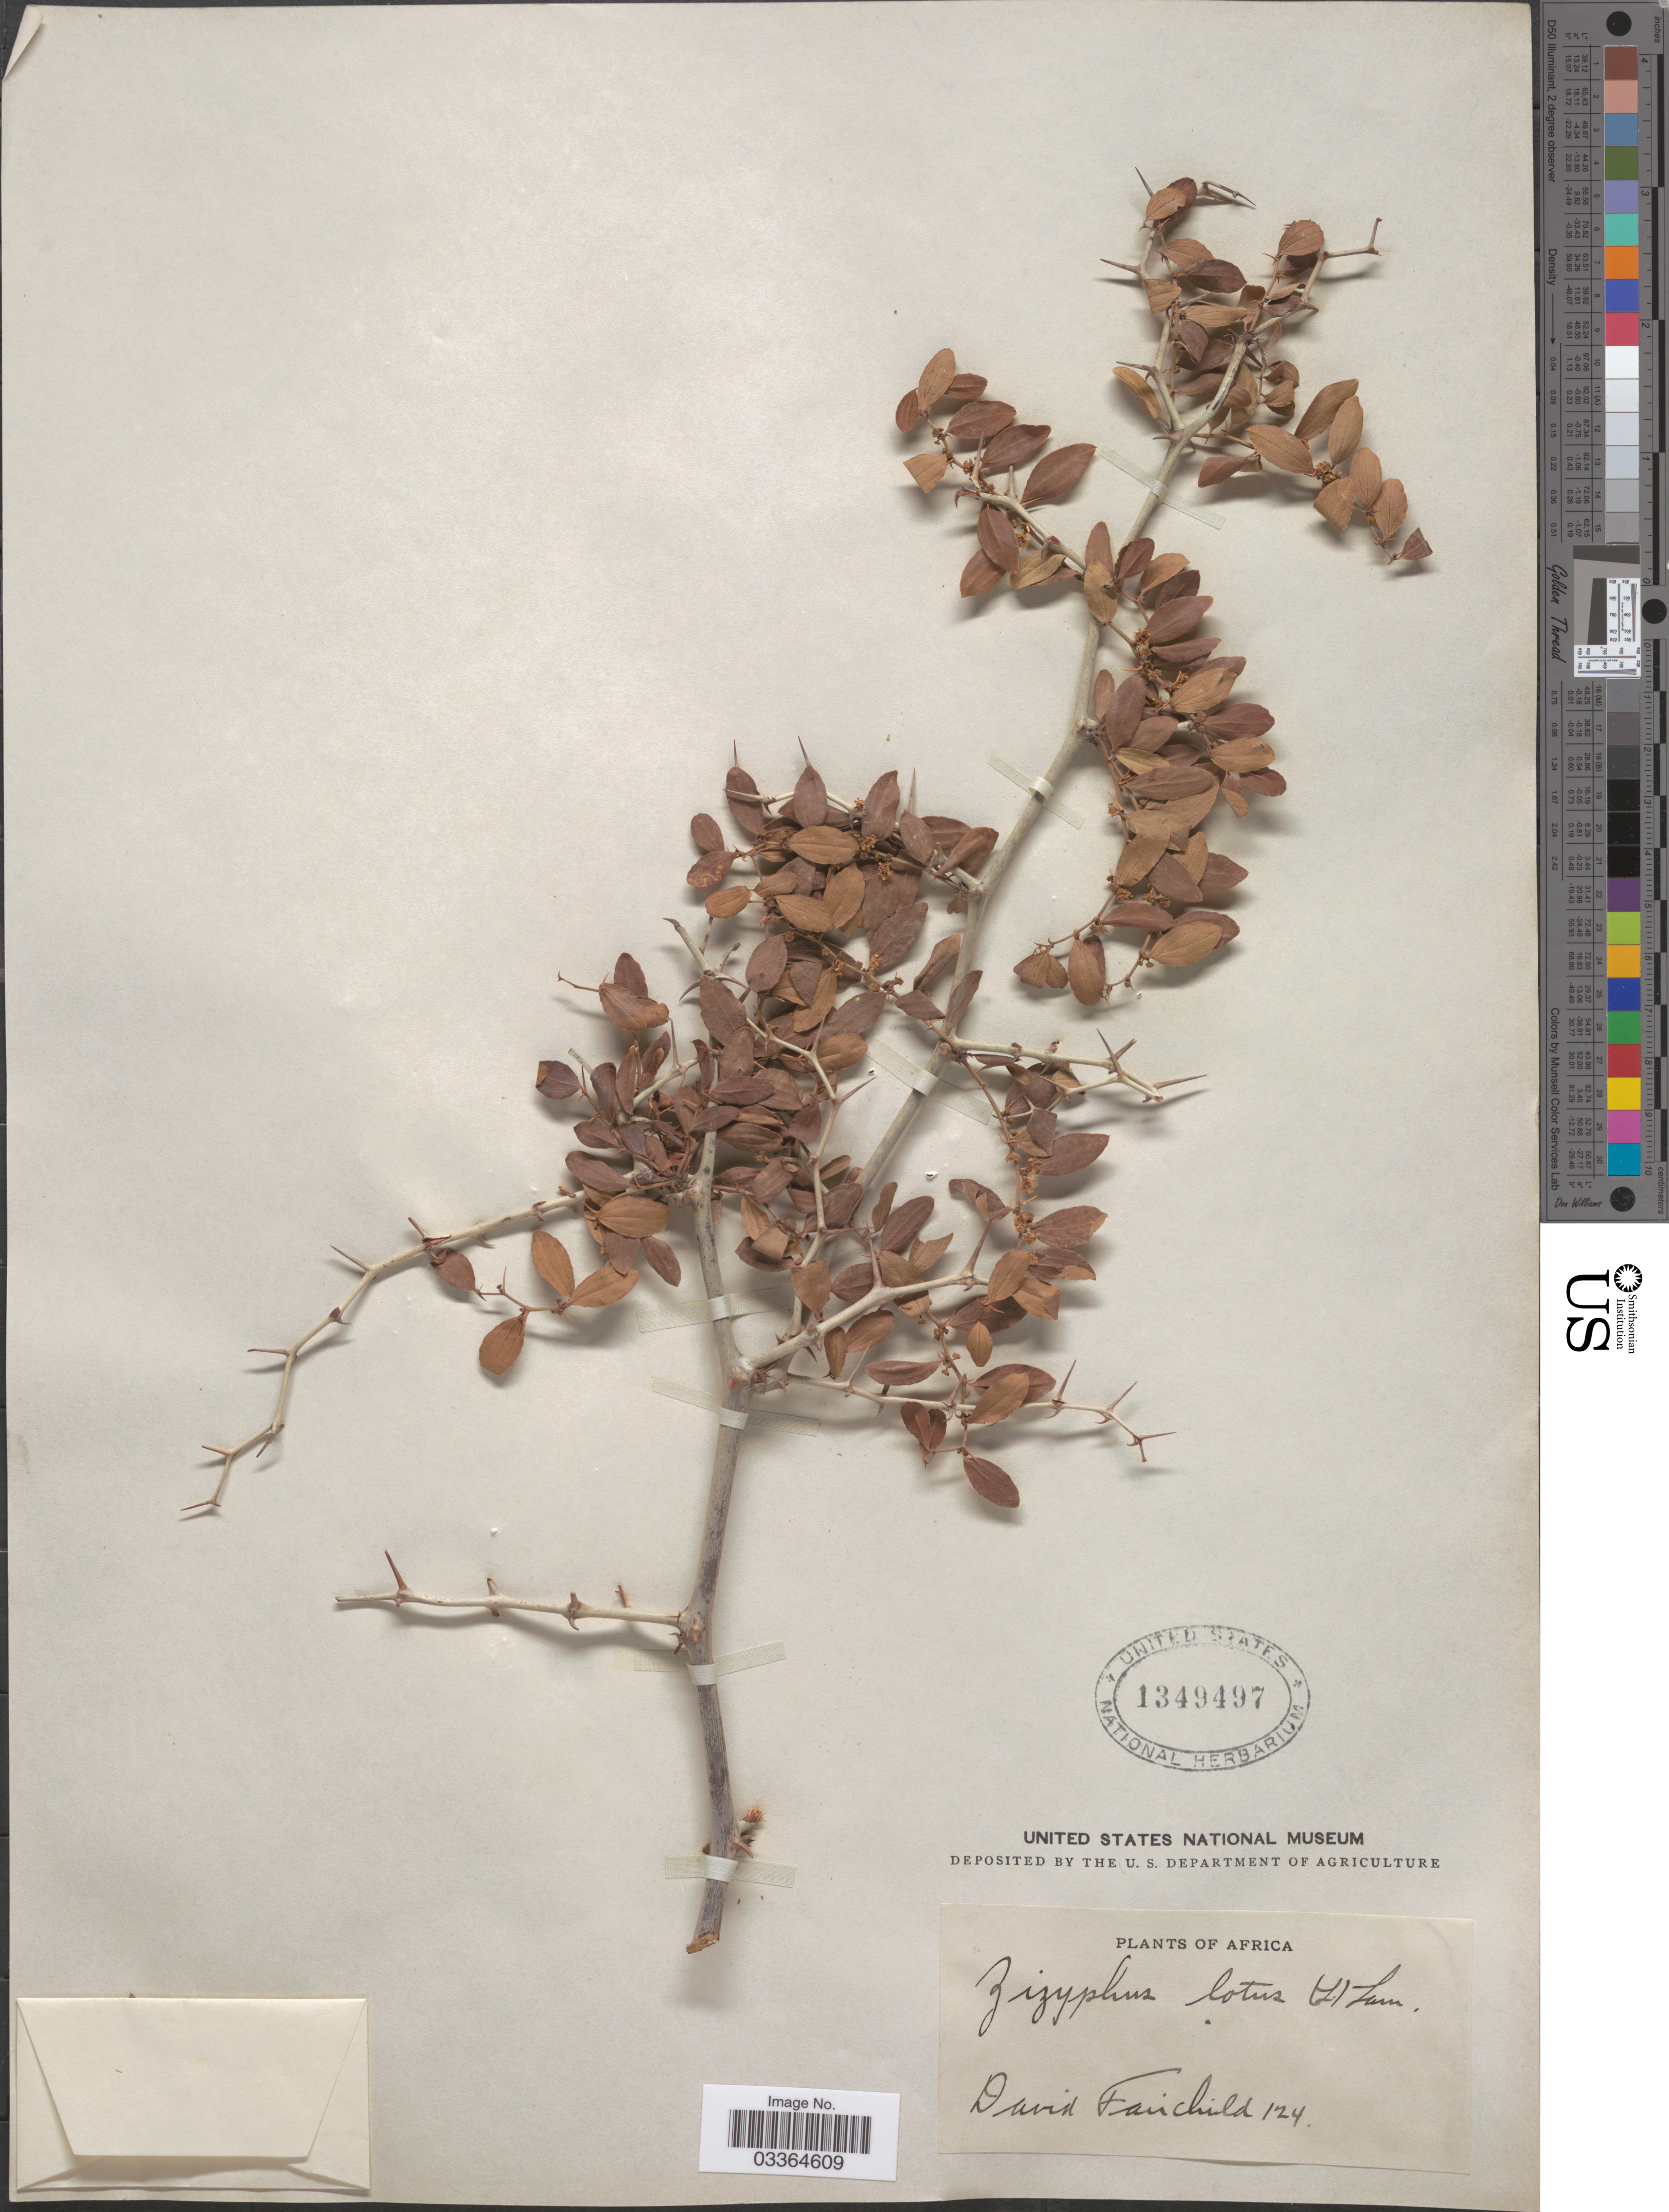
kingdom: Plantae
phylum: Tracheophyta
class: Magnoliopsida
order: Rosales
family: Rhamnaceae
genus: Ziziphus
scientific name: Ziziphus lotus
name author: (L.) Lam.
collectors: D. Fairchild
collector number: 124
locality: Africa.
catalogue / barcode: US 1349497